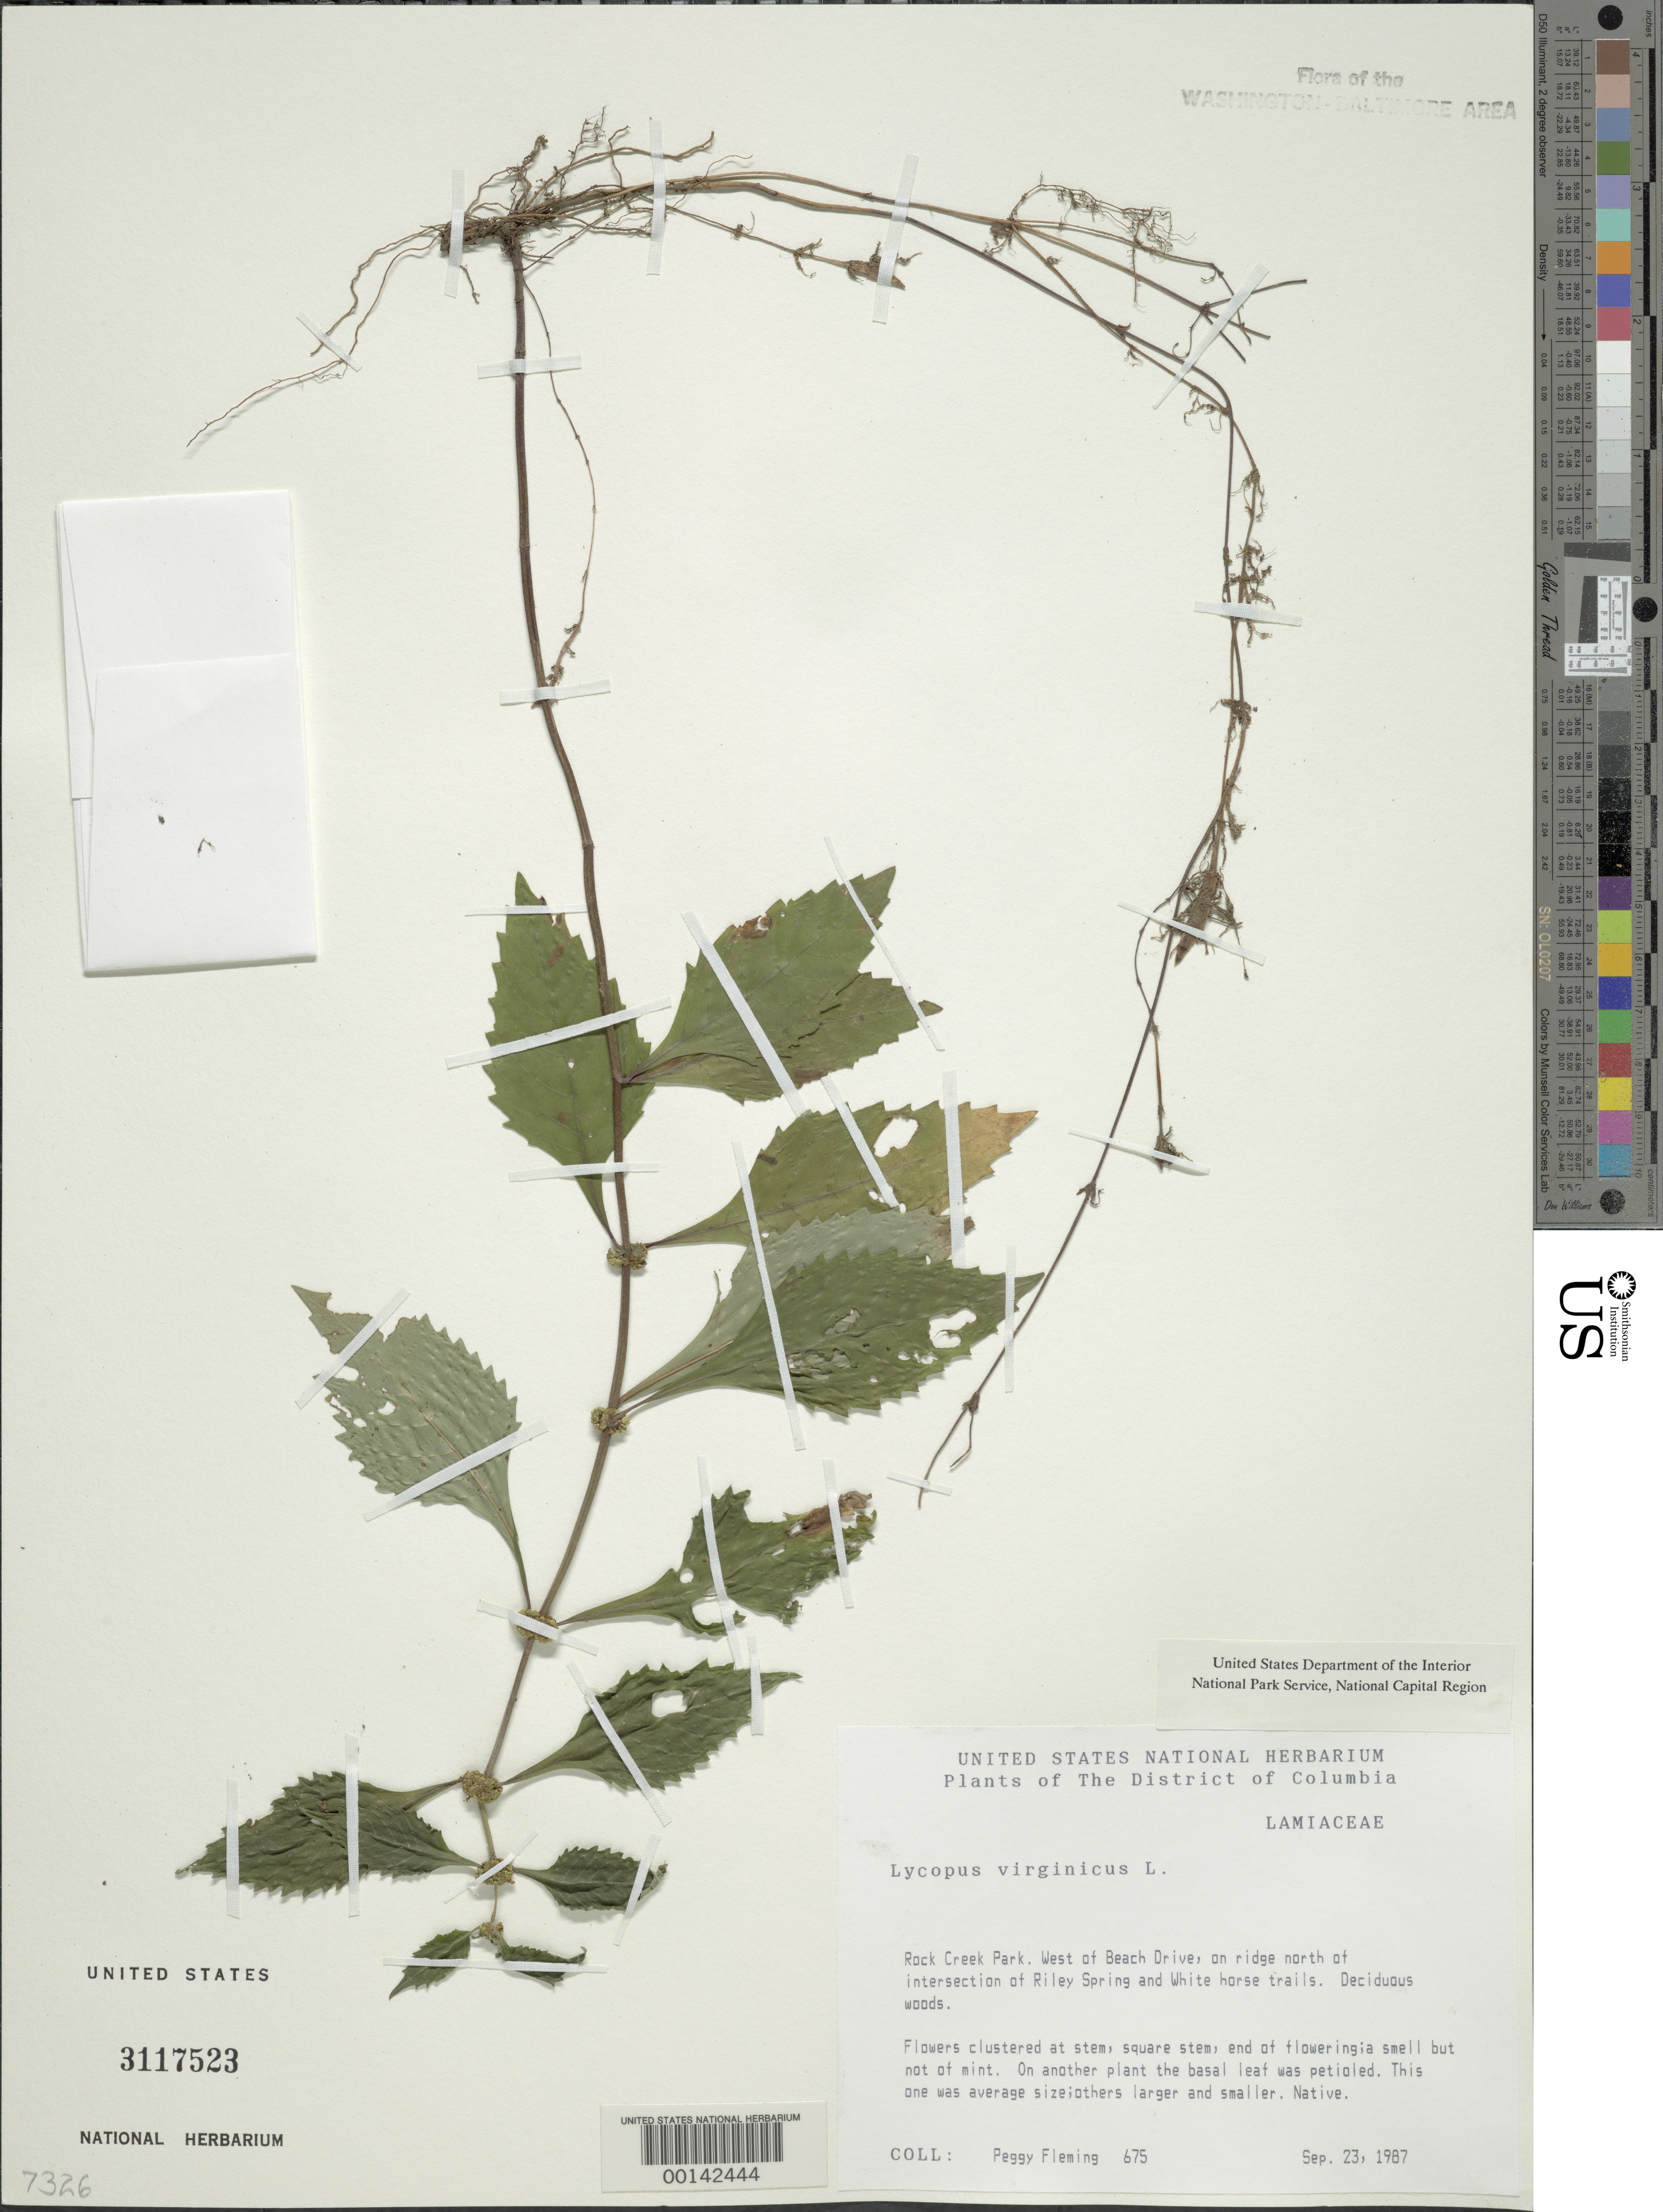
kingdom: Plantae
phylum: Tracheophyta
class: Magnoliopsida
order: Lamiales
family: Lamiaceae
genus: Lycopus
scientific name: Lycopus virginicus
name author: L.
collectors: P. Fleming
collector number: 675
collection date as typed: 23 Sep 1987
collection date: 1987-09-23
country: United States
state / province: District of Columbia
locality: Rock Creek Park. West of Beach Drive, on ridge north of intersection of Riley Spring and White Horse trails. Rock Creek Park and vicinity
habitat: Deciduous woods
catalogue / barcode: US 3117523